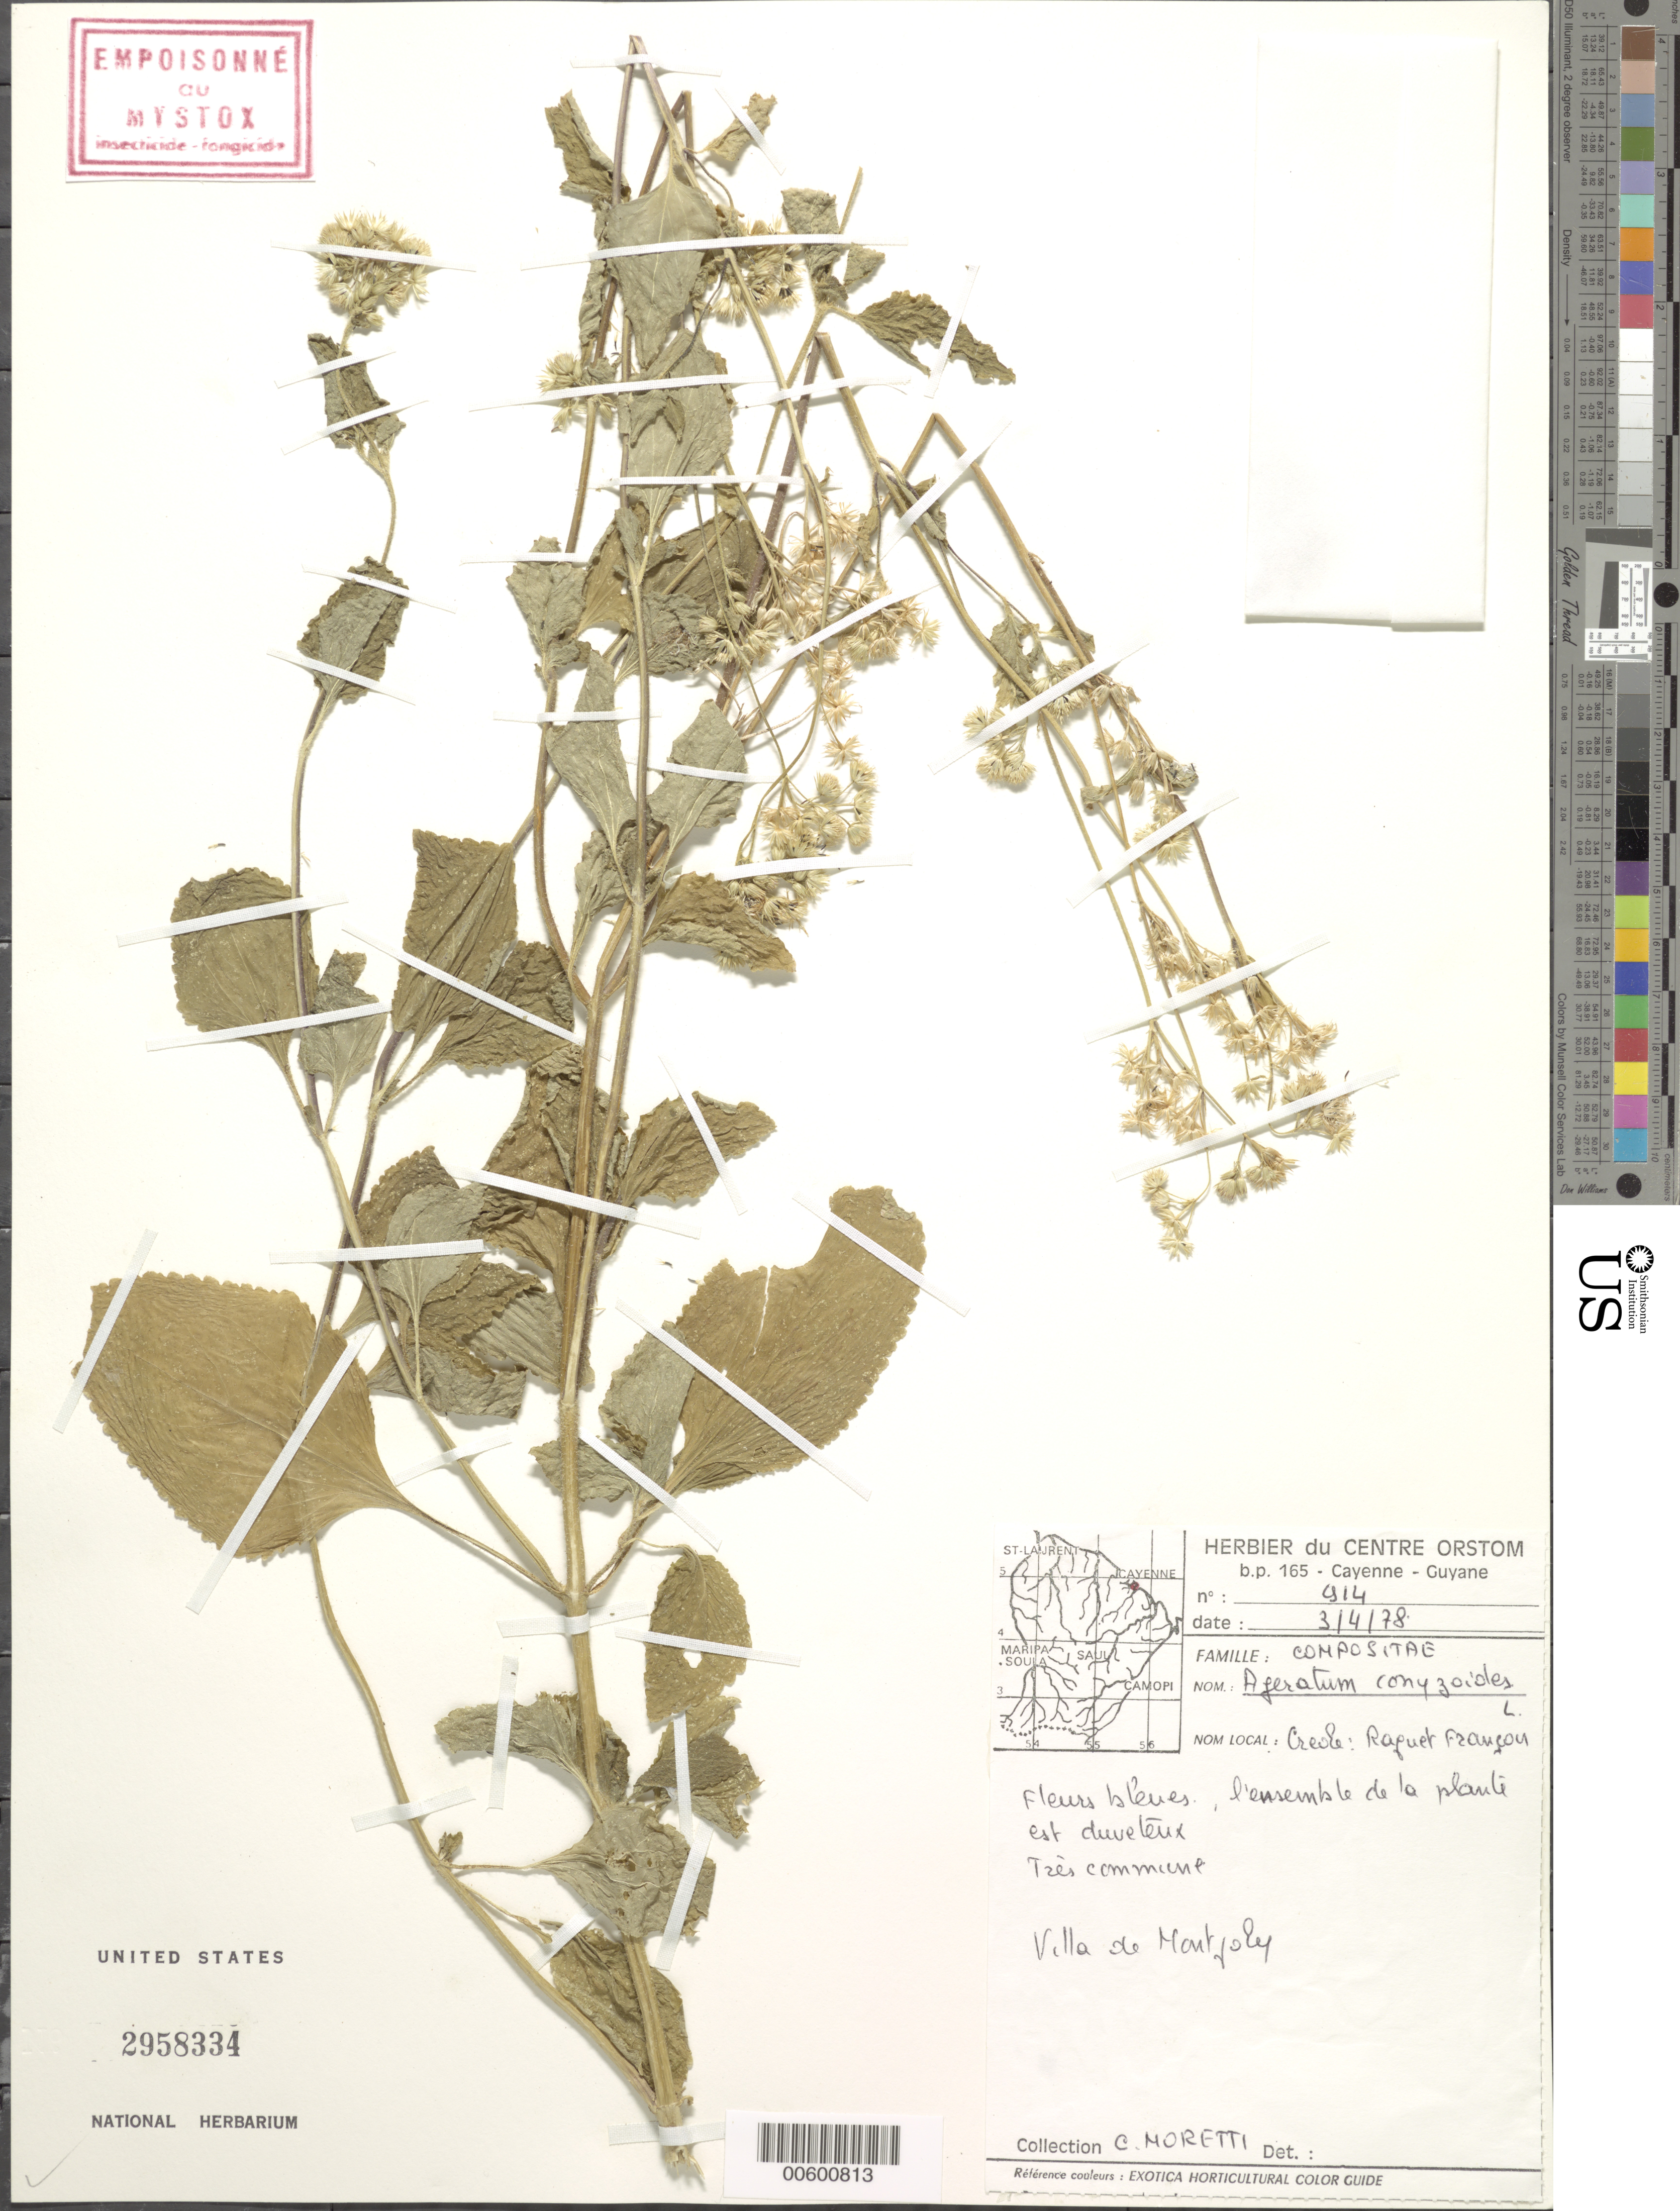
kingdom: Plantae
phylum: Tracheophyta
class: Magnoliopsida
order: Asterales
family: Asteraceae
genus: Ageratum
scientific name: Ageratum conyzoides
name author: L.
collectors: C. Moretti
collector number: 914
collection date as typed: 3-Apr-78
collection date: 1978-04-03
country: French Guiana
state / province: Cayenne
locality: Cayenne, est de, plage de Montjoly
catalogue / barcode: US 2958334